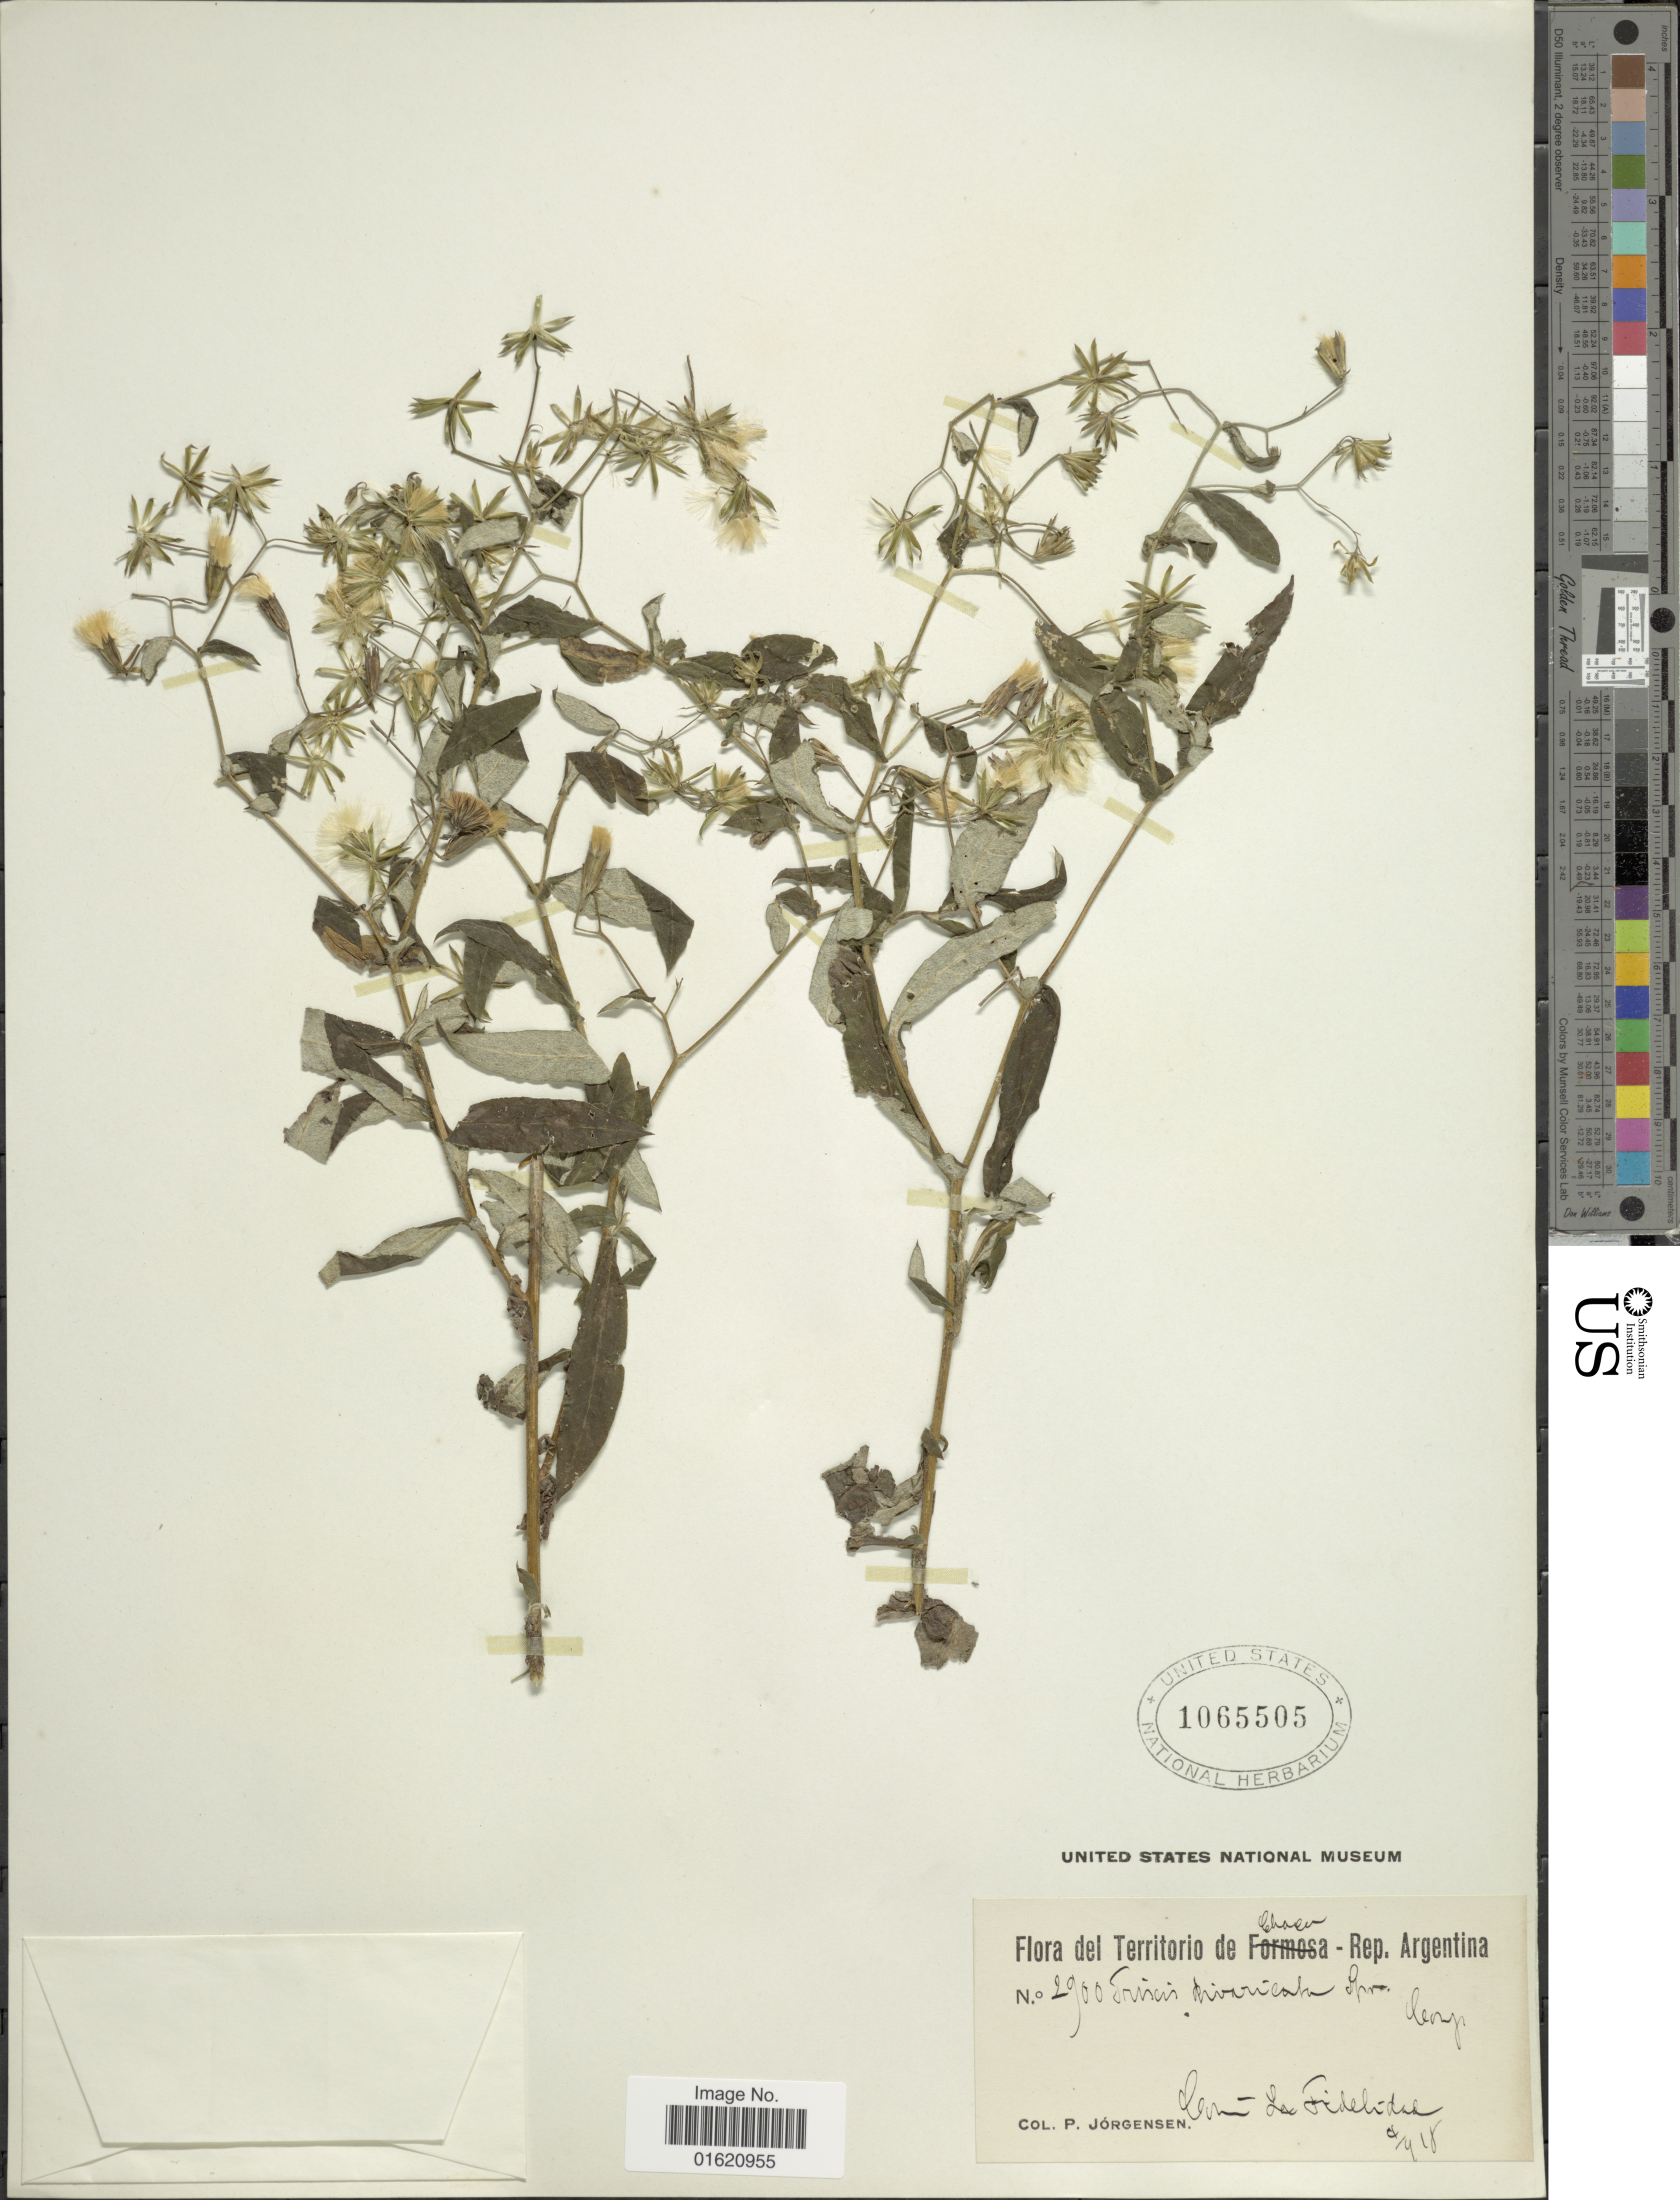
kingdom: Plantae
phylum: Tracheophyta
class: Magnoliopsida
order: Asterales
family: Asteraceae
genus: Trixis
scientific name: Trixis antimenorrhoea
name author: (Schrank) Mart. ex Kuntze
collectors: P. Jörgensen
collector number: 2900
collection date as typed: Transcribed d/m/y: 4/9/18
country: Argentina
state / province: Chaco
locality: Territorio de Chaco, Rep. Argentina, con Let Fidelidad [unsure placement]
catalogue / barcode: US 1065505